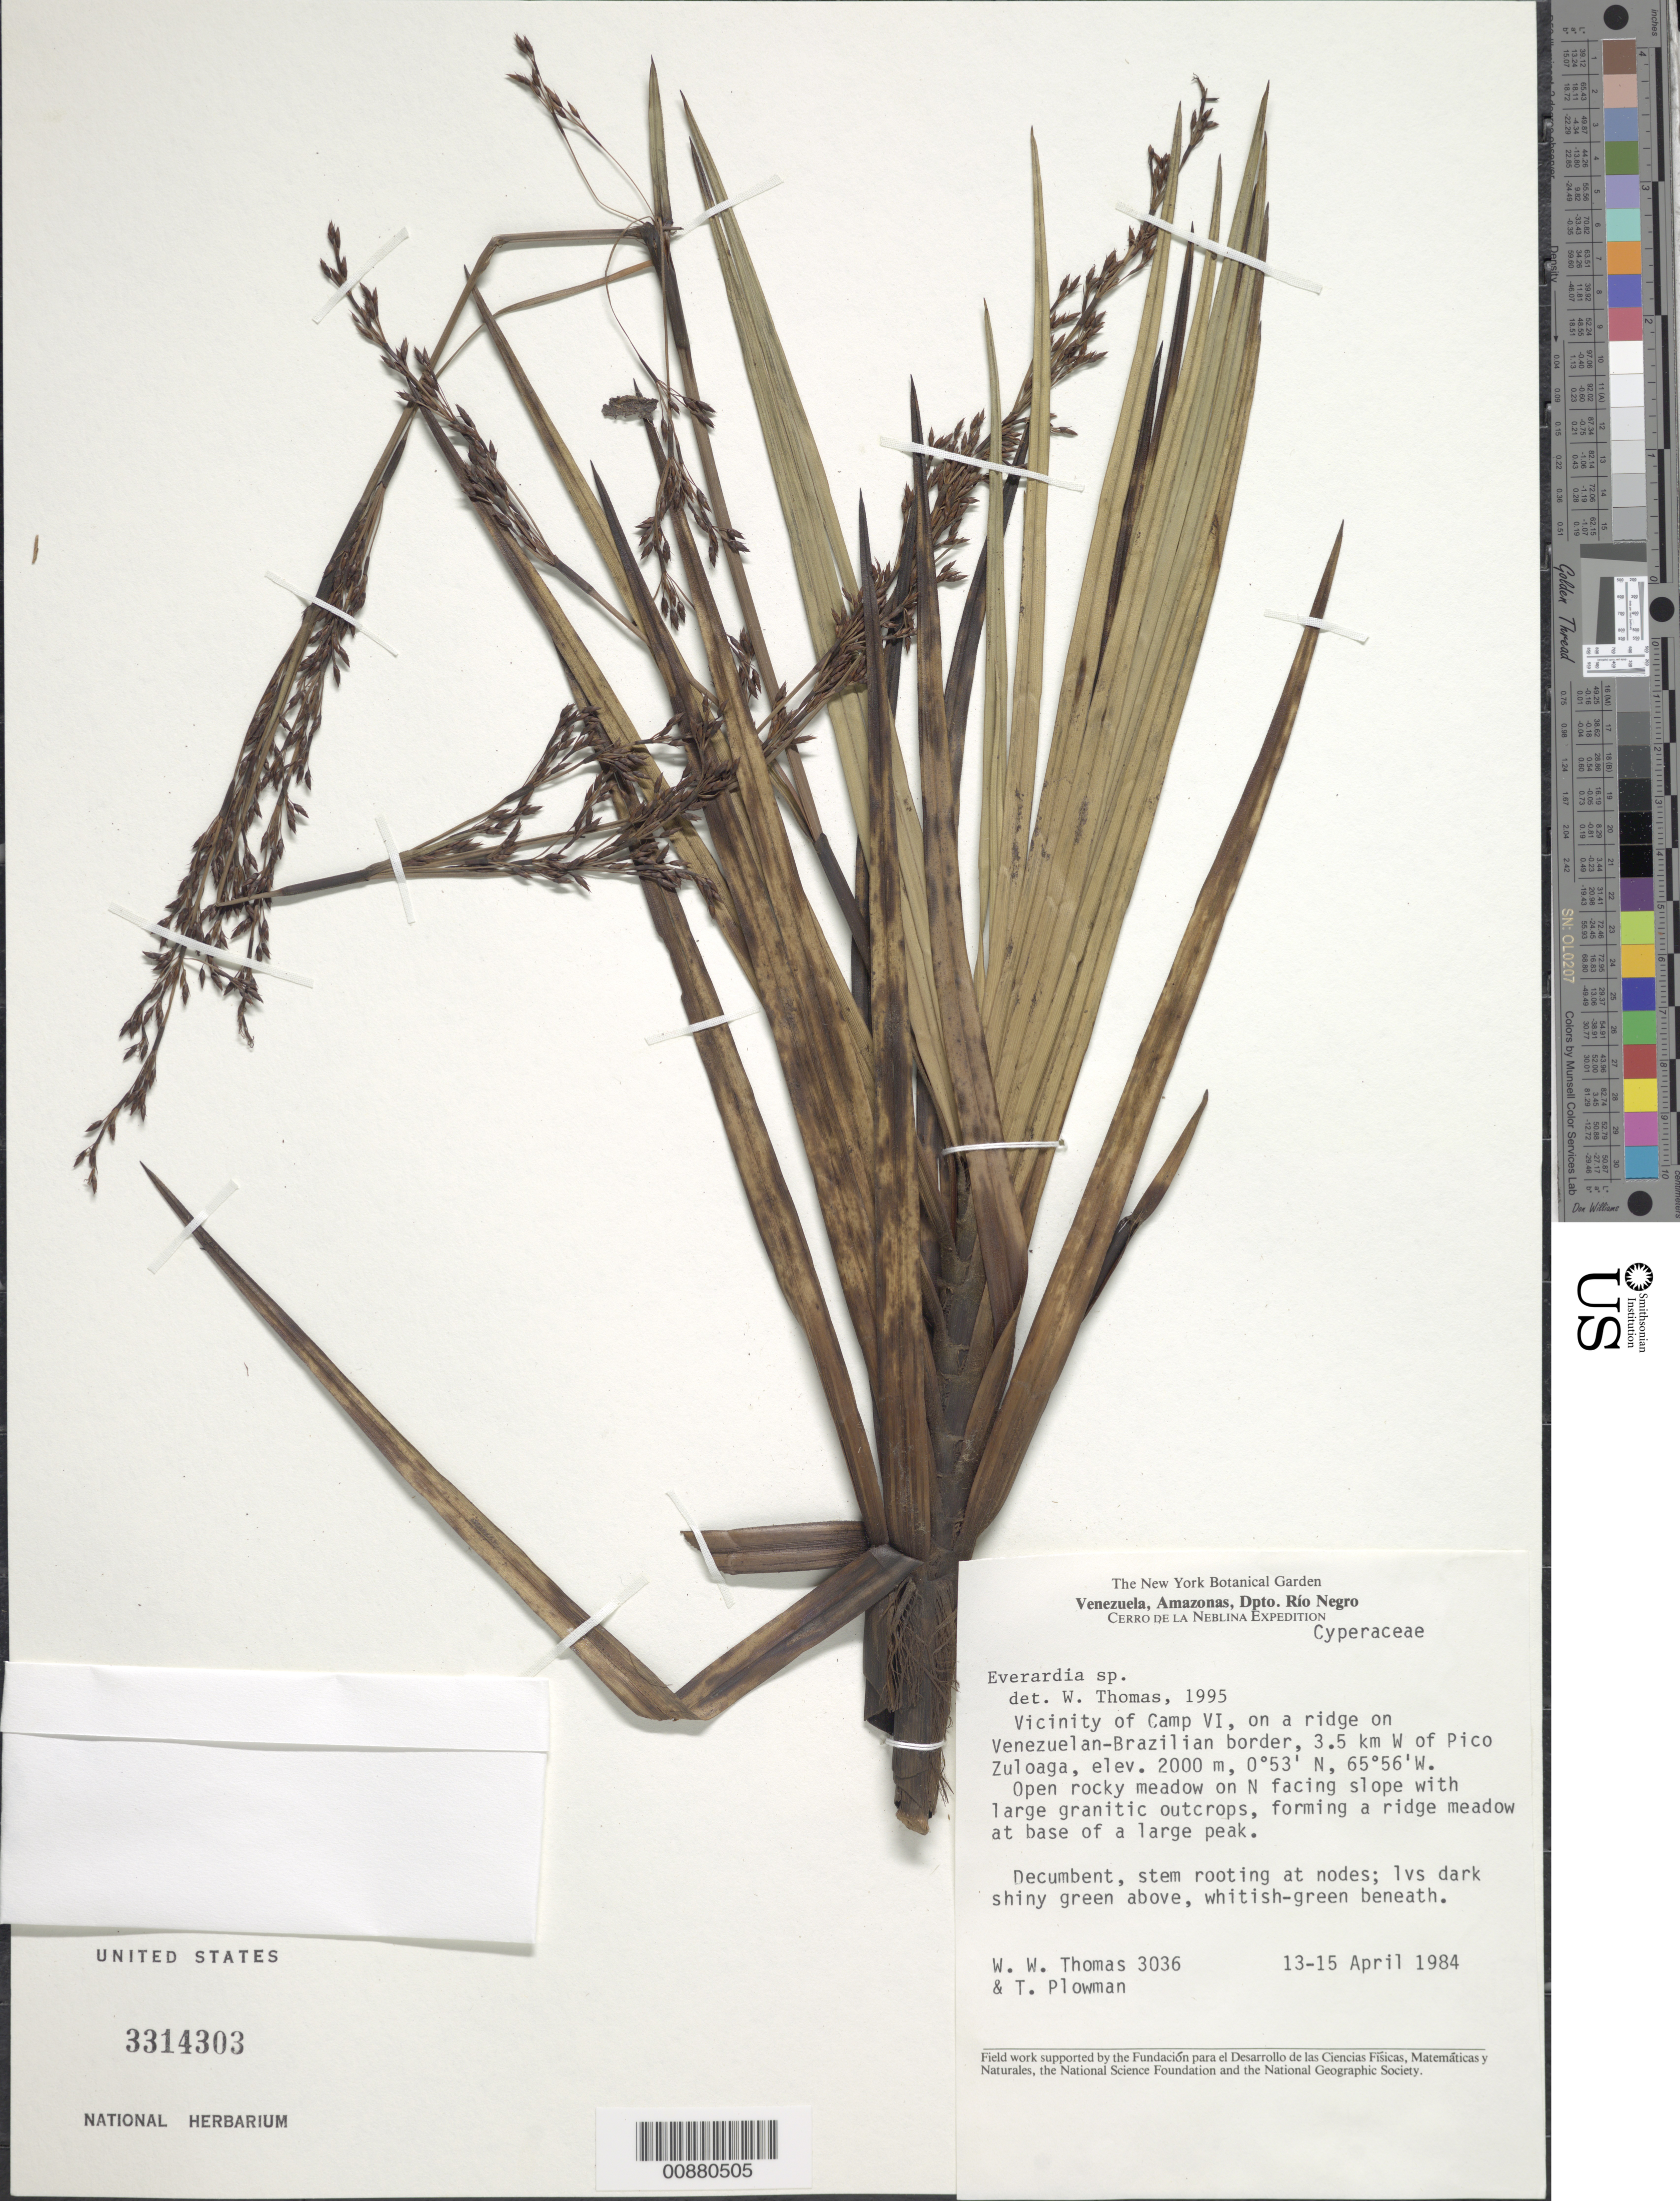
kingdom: Plantae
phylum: Tracheophyta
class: Liliopsida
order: Poales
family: Cyperaceae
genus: Cephalocarpus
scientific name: Cephalocarpus montanus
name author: (Ridley) S.M. Costa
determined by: Strong, Mark T., (BOT), Smithsonian Institution - National Museum of Natural History (UNITED STATES)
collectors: W. W. Thomas & T. Plowman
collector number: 3036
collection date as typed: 13-Apr-84 to 15-Apr-84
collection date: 1984-04-13/1984-04-15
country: Venezuela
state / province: Amazonas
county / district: Río Negro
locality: Pico Zuloga, 3.5 km W of, near Camp VI, Venezuelan-Brazilian border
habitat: Open rocky meadow on N-facing slope with large granitic outcrops, forming a ridge meadow at base of large peak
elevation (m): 2000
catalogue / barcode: US 3314303